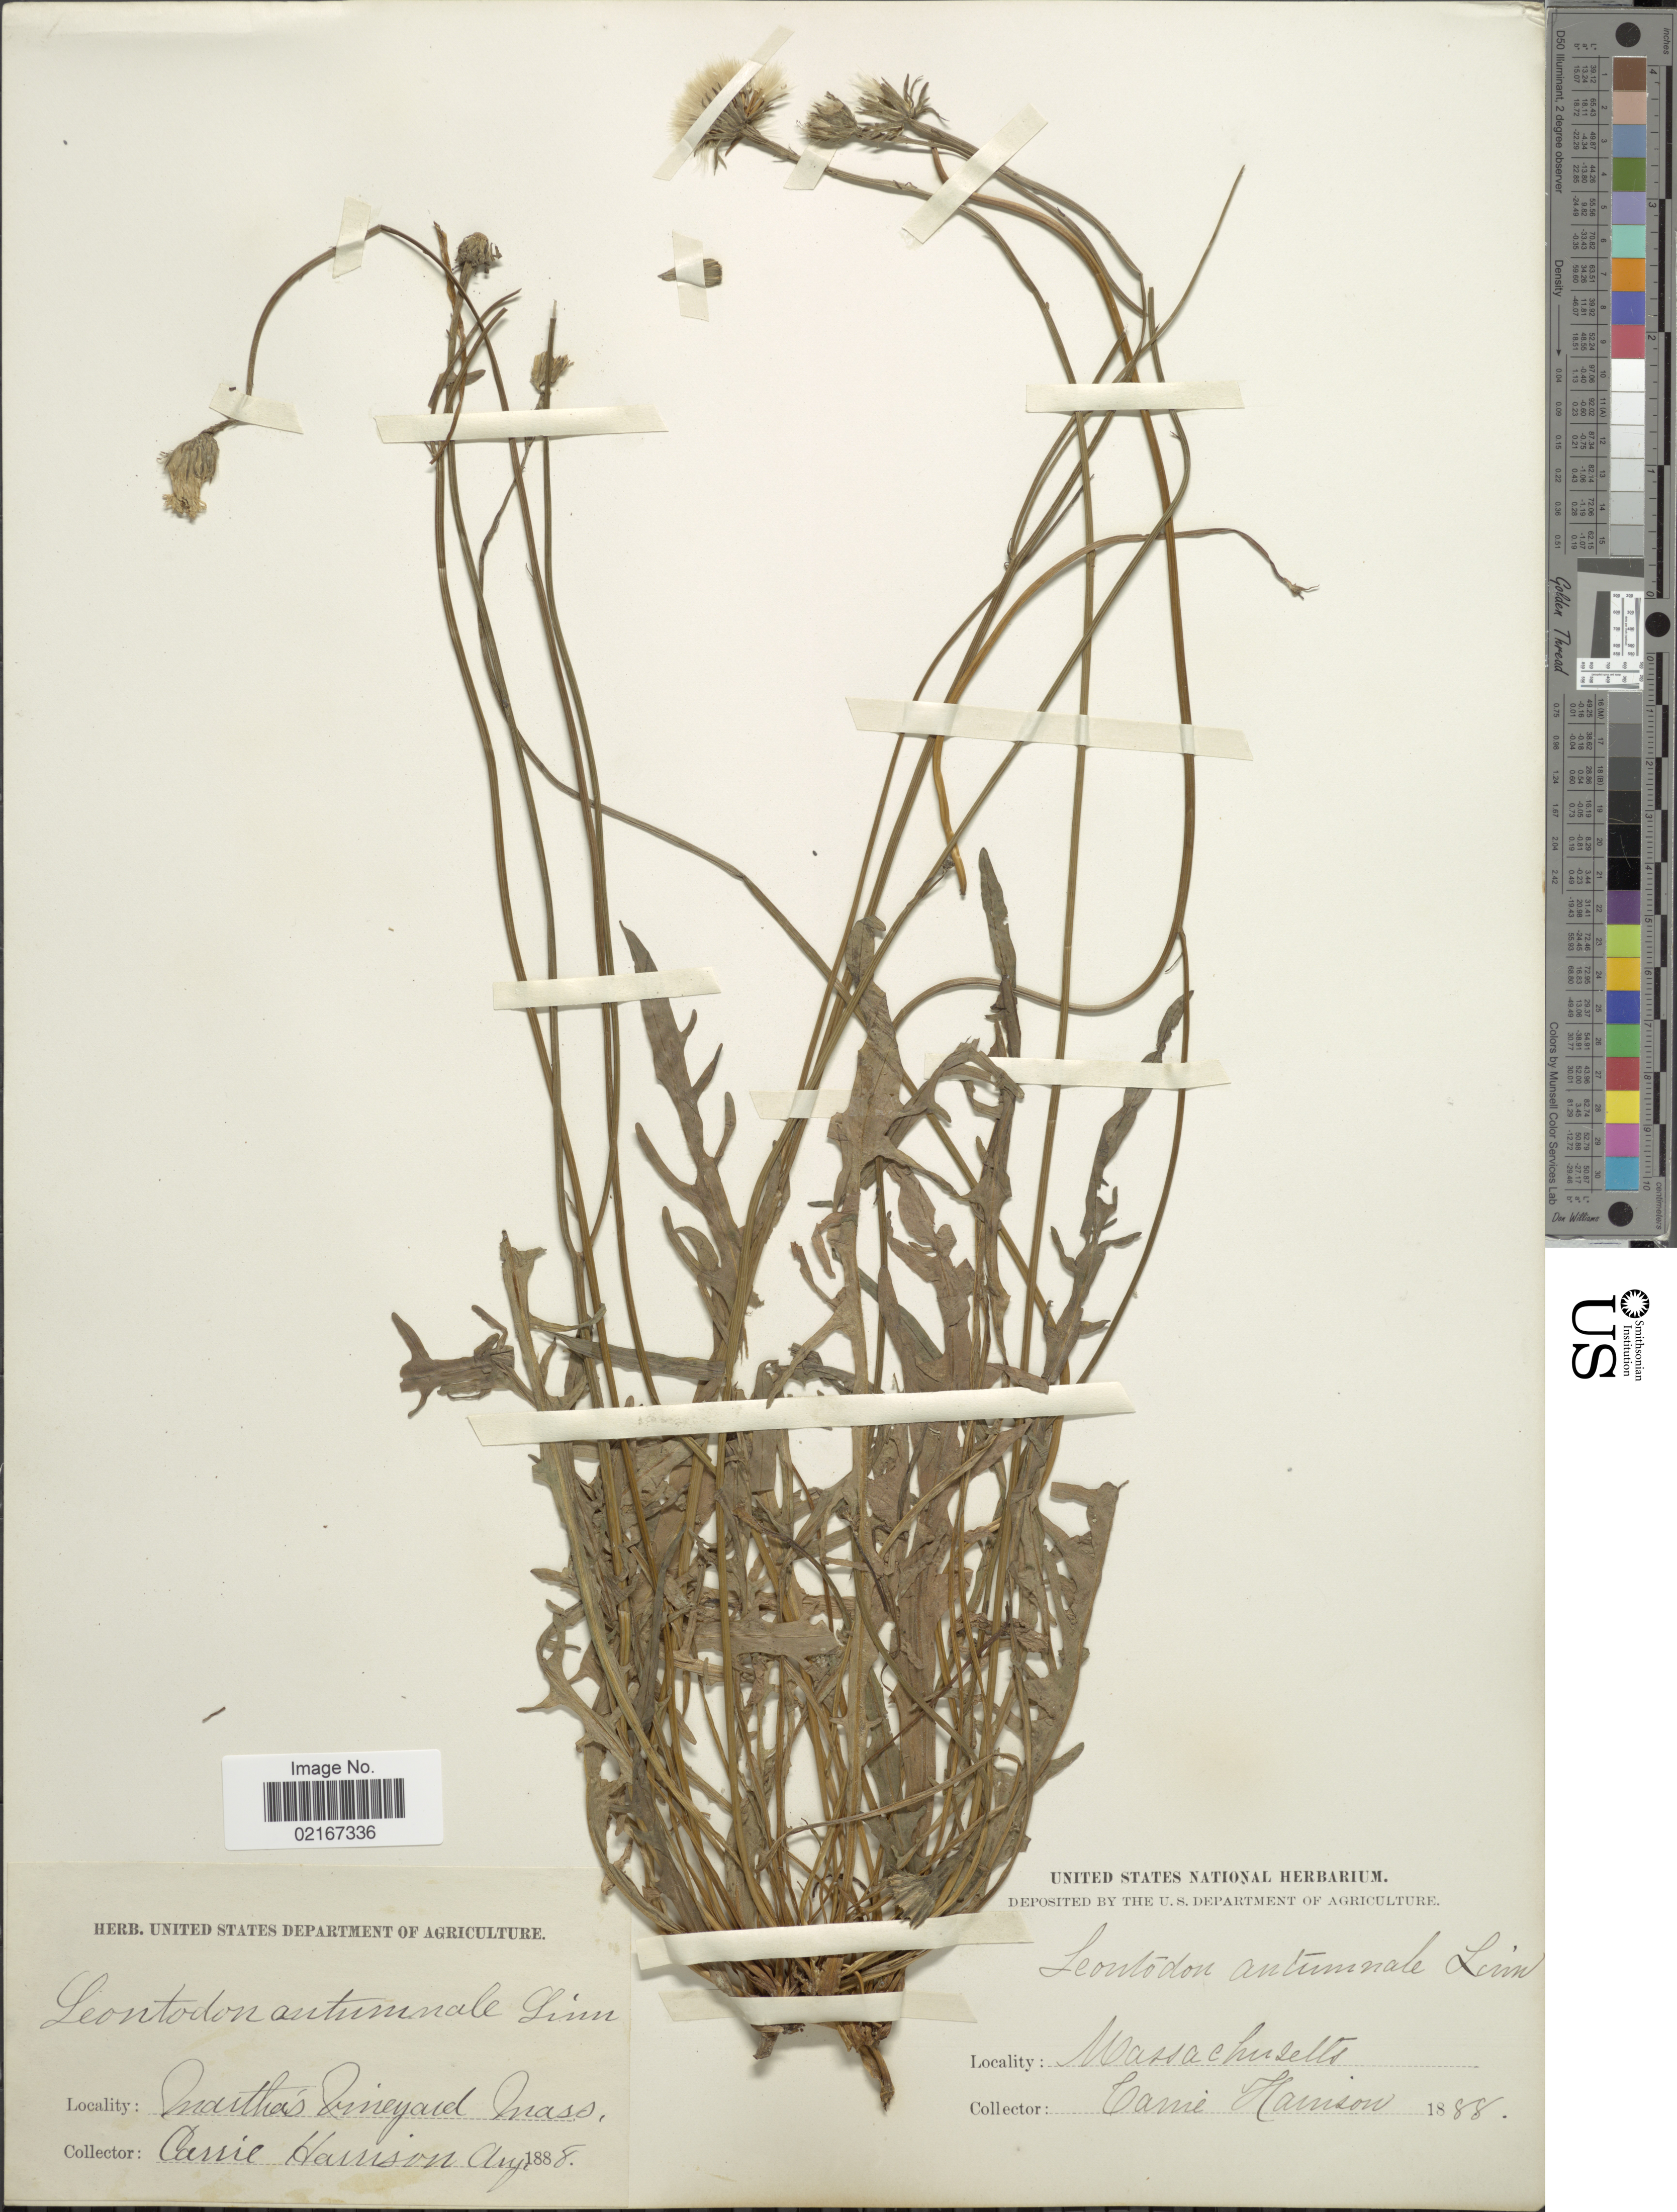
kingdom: Plantae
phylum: Tracheophyta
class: Magnoliopsida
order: Asterales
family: Asteraceae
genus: Scorzoneroides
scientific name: Scorzoneroides autumnalis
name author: (L.) Moench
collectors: C. Harrison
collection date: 1888-08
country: United States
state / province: Massachusetts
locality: Martha's Vuneyard